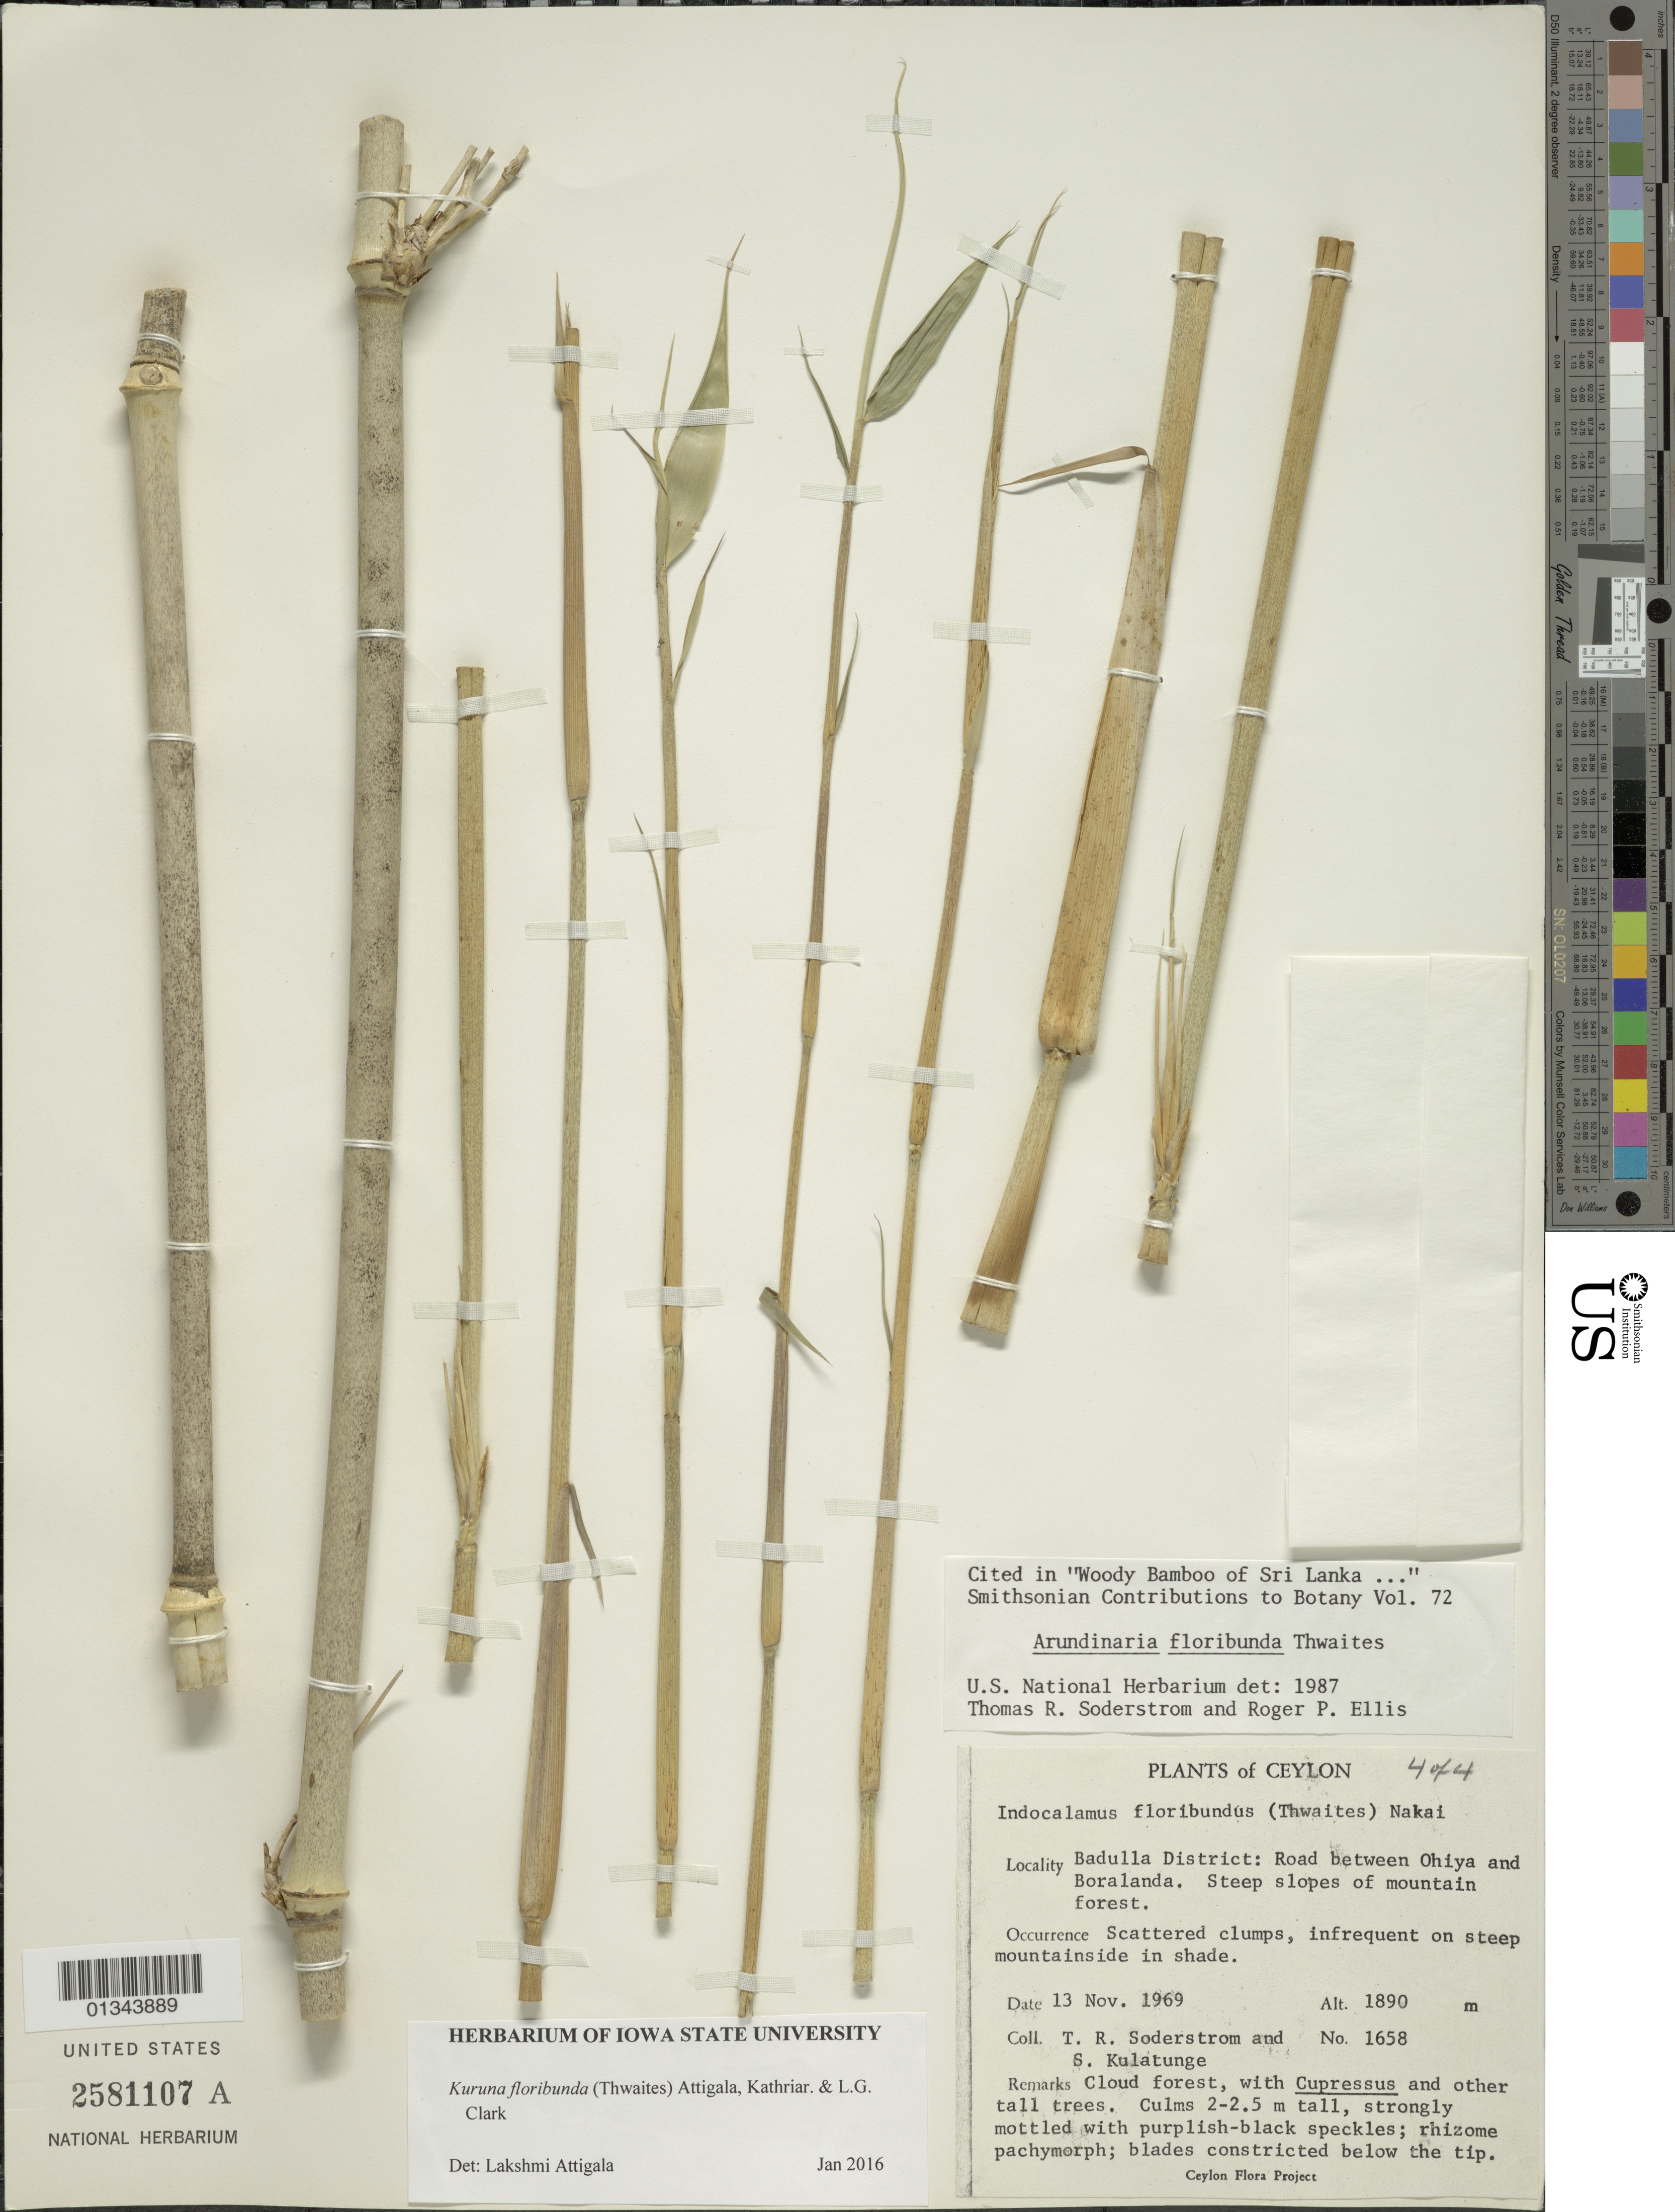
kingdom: Plantae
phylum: Tracheophyta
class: Liliopsida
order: Poales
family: Poaceae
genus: Kuruna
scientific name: Kuruna floribunda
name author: (Thwaites) Attigala et al.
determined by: Attigala, L.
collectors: T. R. Soderstrom & S. Kulatunge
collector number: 1658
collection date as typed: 13 Nov 1969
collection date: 1969-11-13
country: Sri Lanka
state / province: Western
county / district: Badulla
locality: Ohiya; boralanda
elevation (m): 1890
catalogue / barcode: US 2581107A